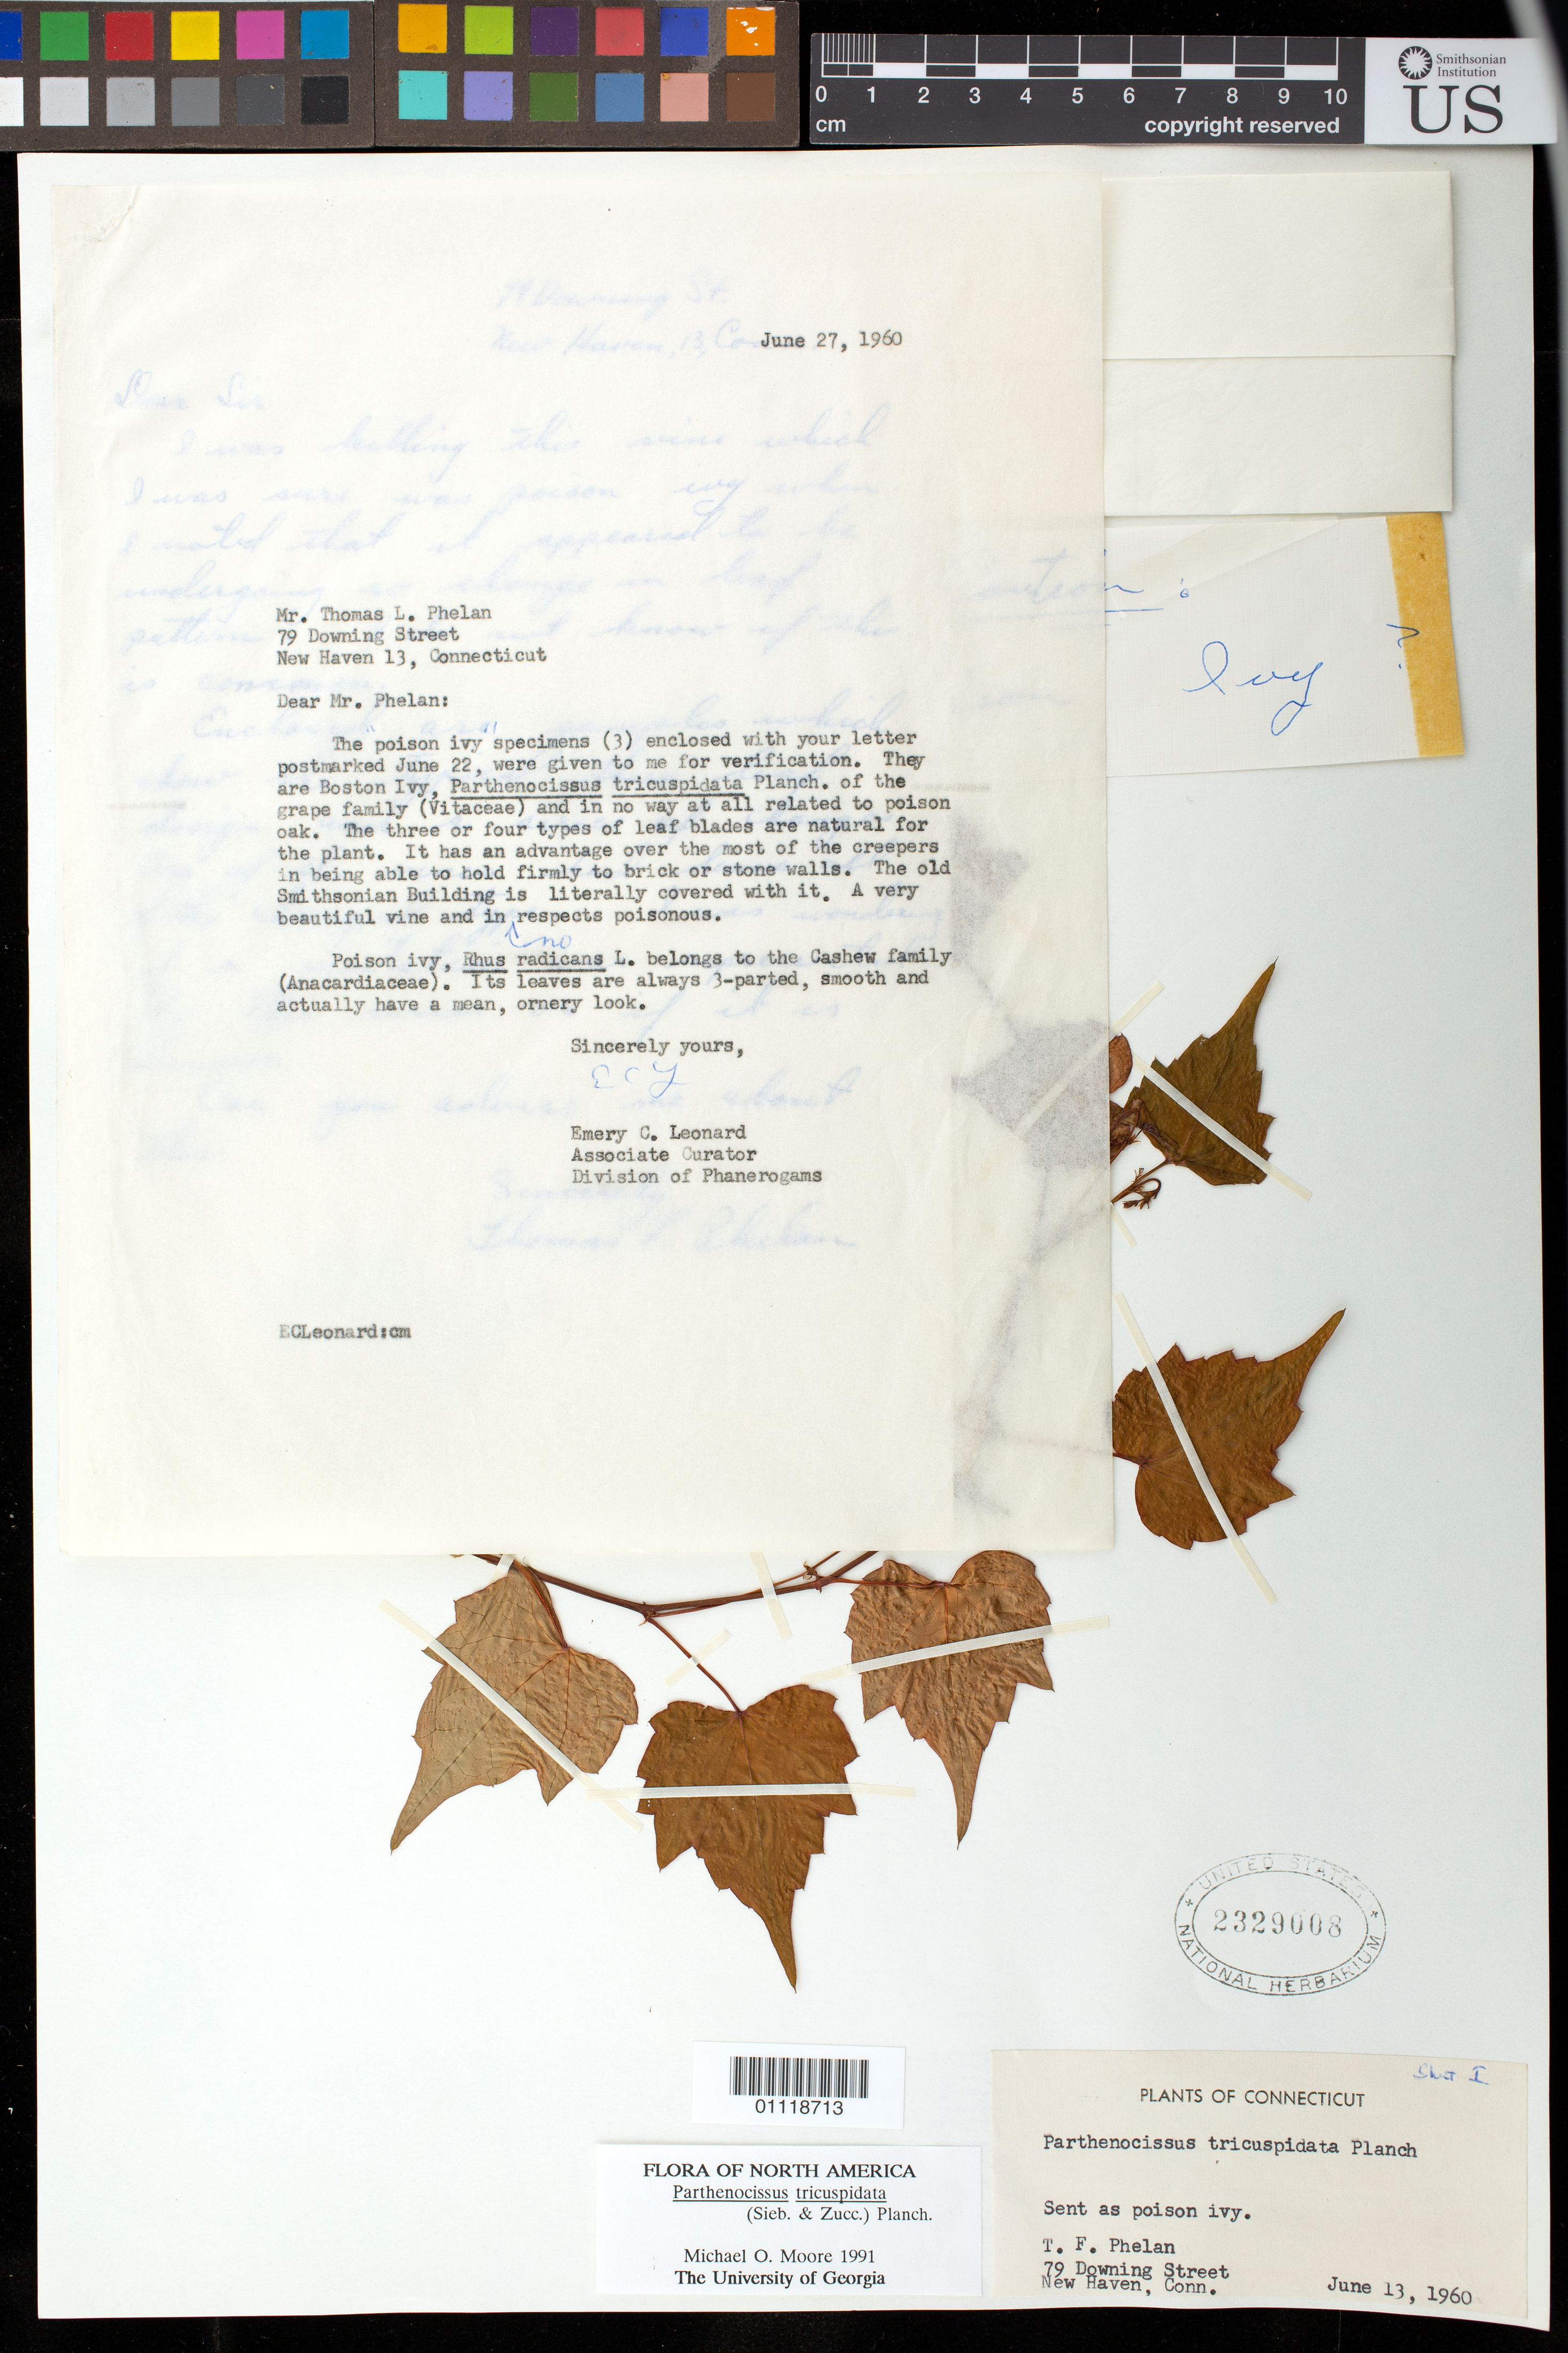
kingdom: Plantae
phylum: Tracheophyta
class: Magnoliopsida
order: Vitales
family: Vitaceae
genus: Parthenocissus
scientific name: Parthenocissus tricuspidata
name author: (Siebold & Zucc.) Planch.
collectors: T. F. Phelan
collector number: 79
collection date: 1960-06-13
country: United States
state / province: Connecticut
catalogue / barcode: US 2329008